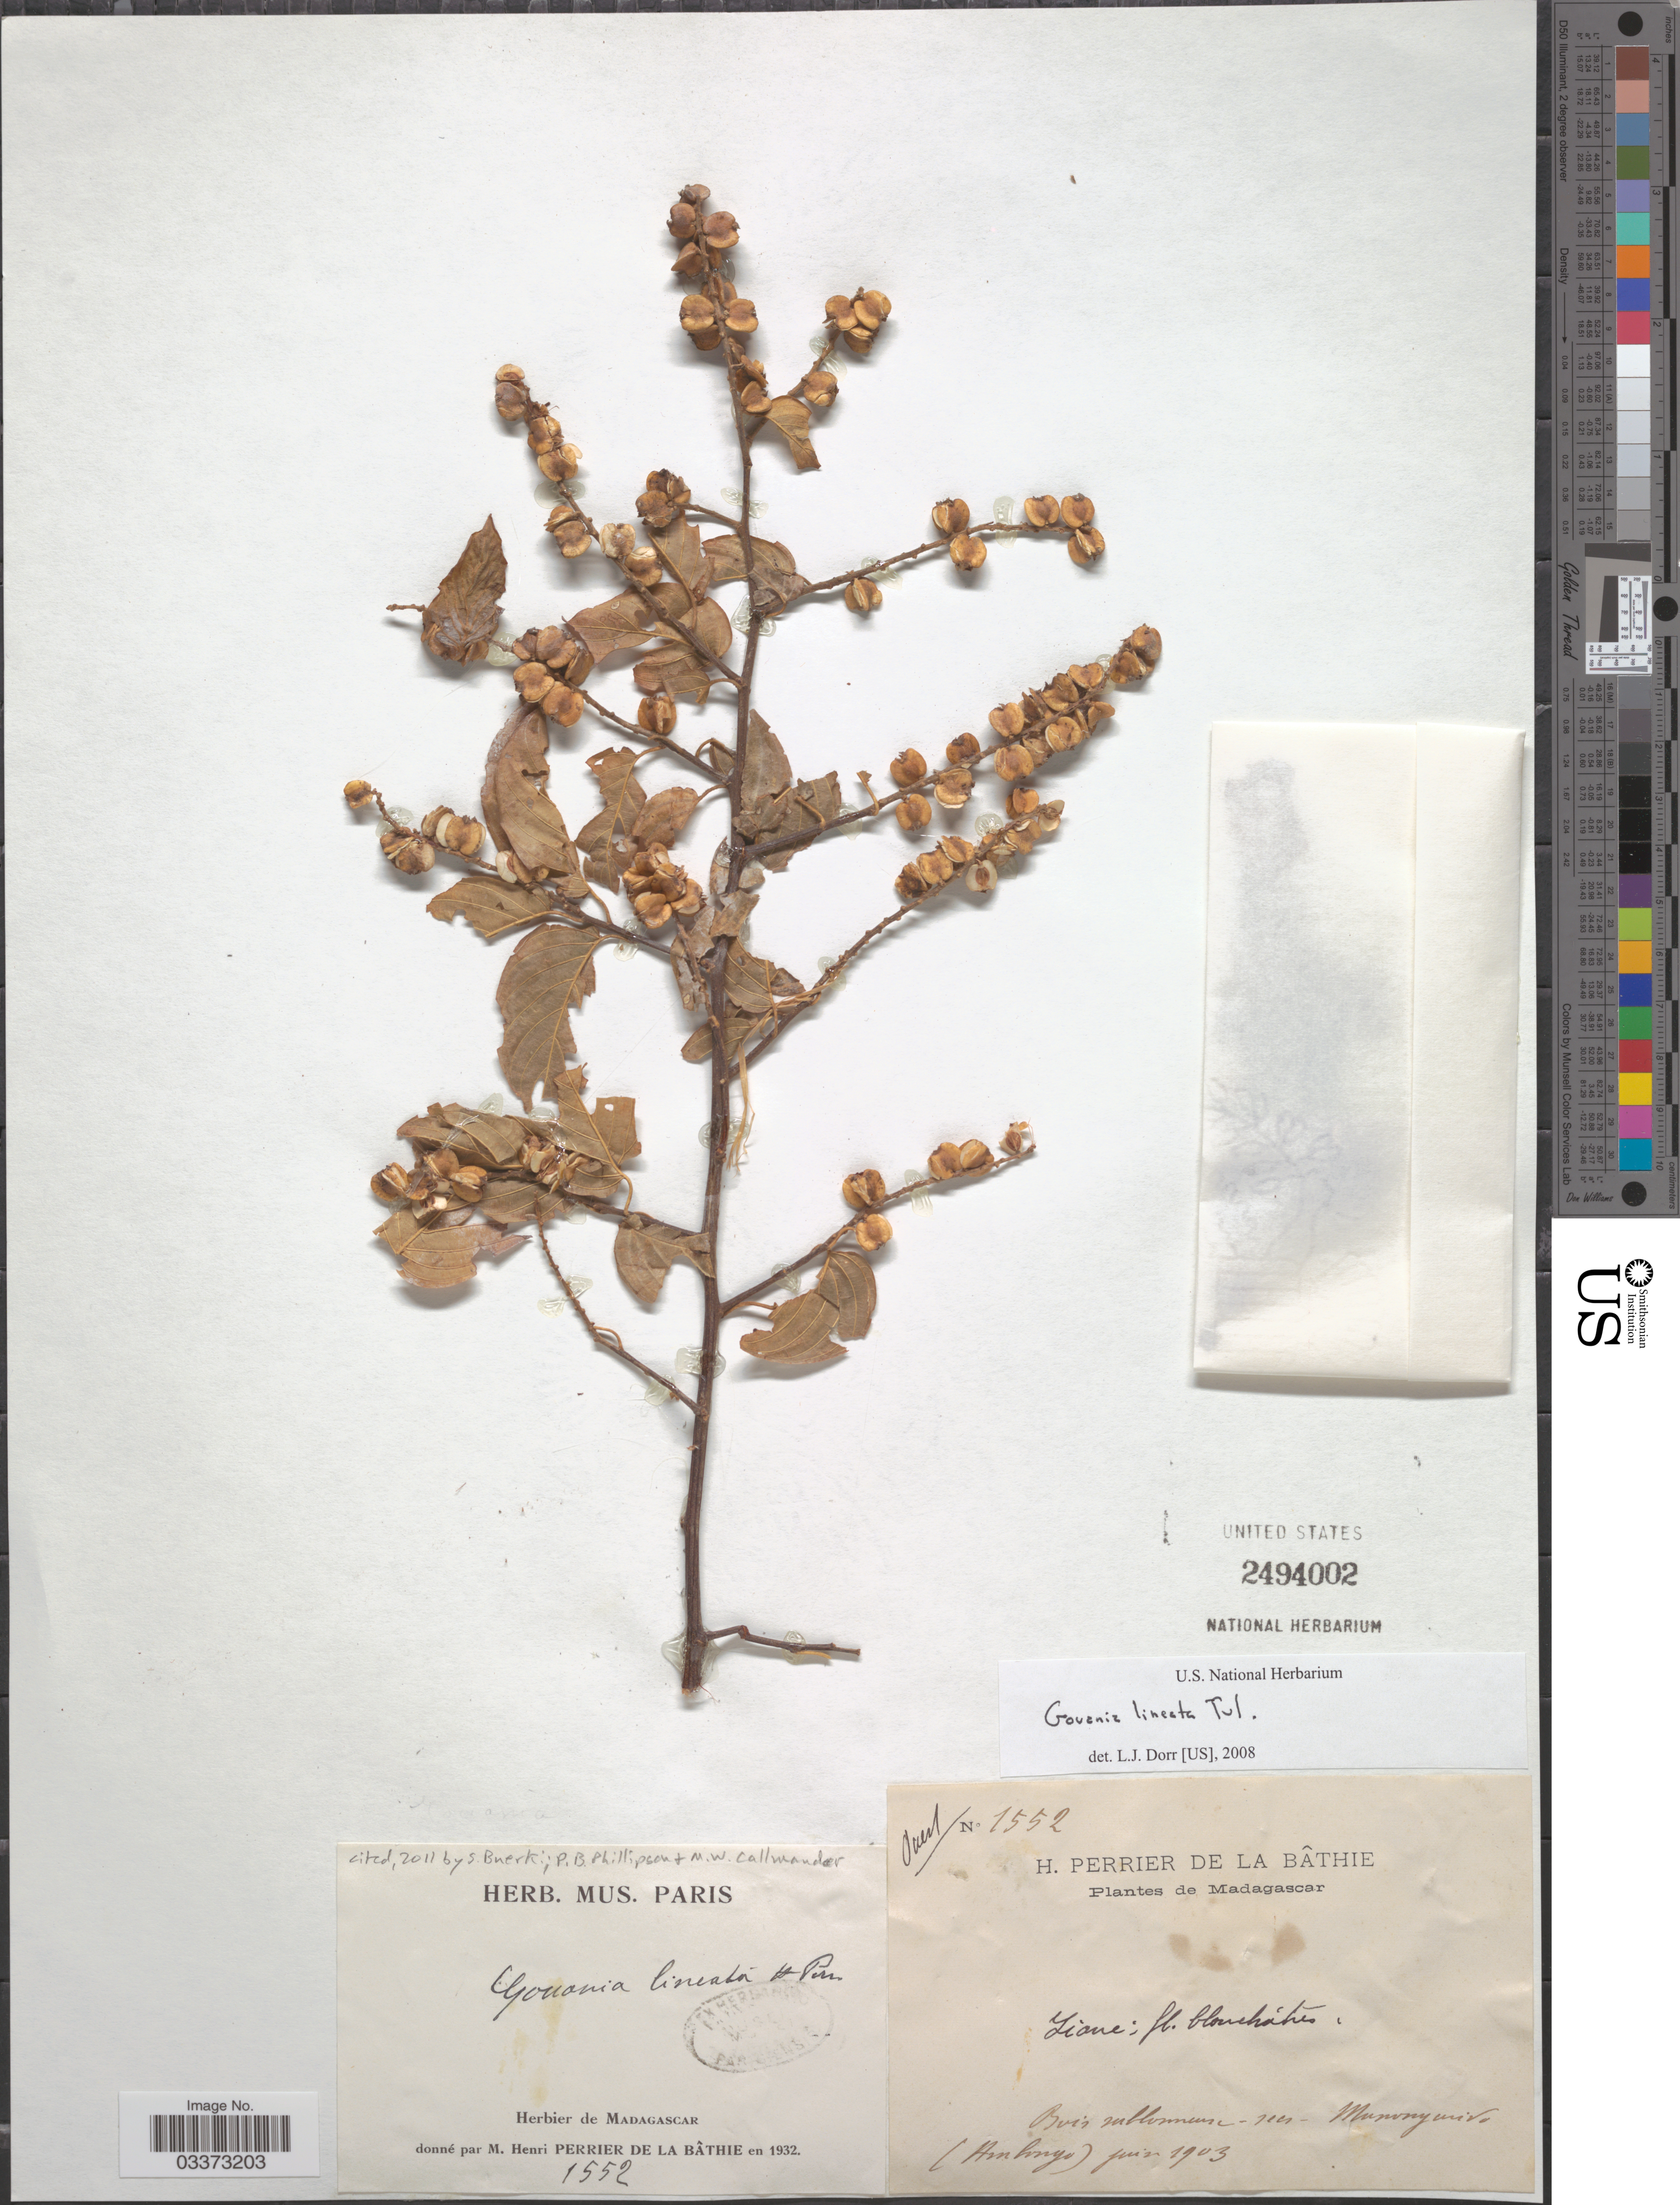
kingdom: Plantae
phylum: Tracheophyta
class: Magnoliopsida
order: Rosales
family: Rhamnaceae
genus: Gouania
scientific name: Gouania lineata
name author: Tul.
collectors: H. Perrier de la Bâthie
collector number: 1552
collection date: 1903-06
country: Madagascar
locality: Bois sablonneux -près Manongarivo (Ambongo).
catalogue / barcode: US 2494002